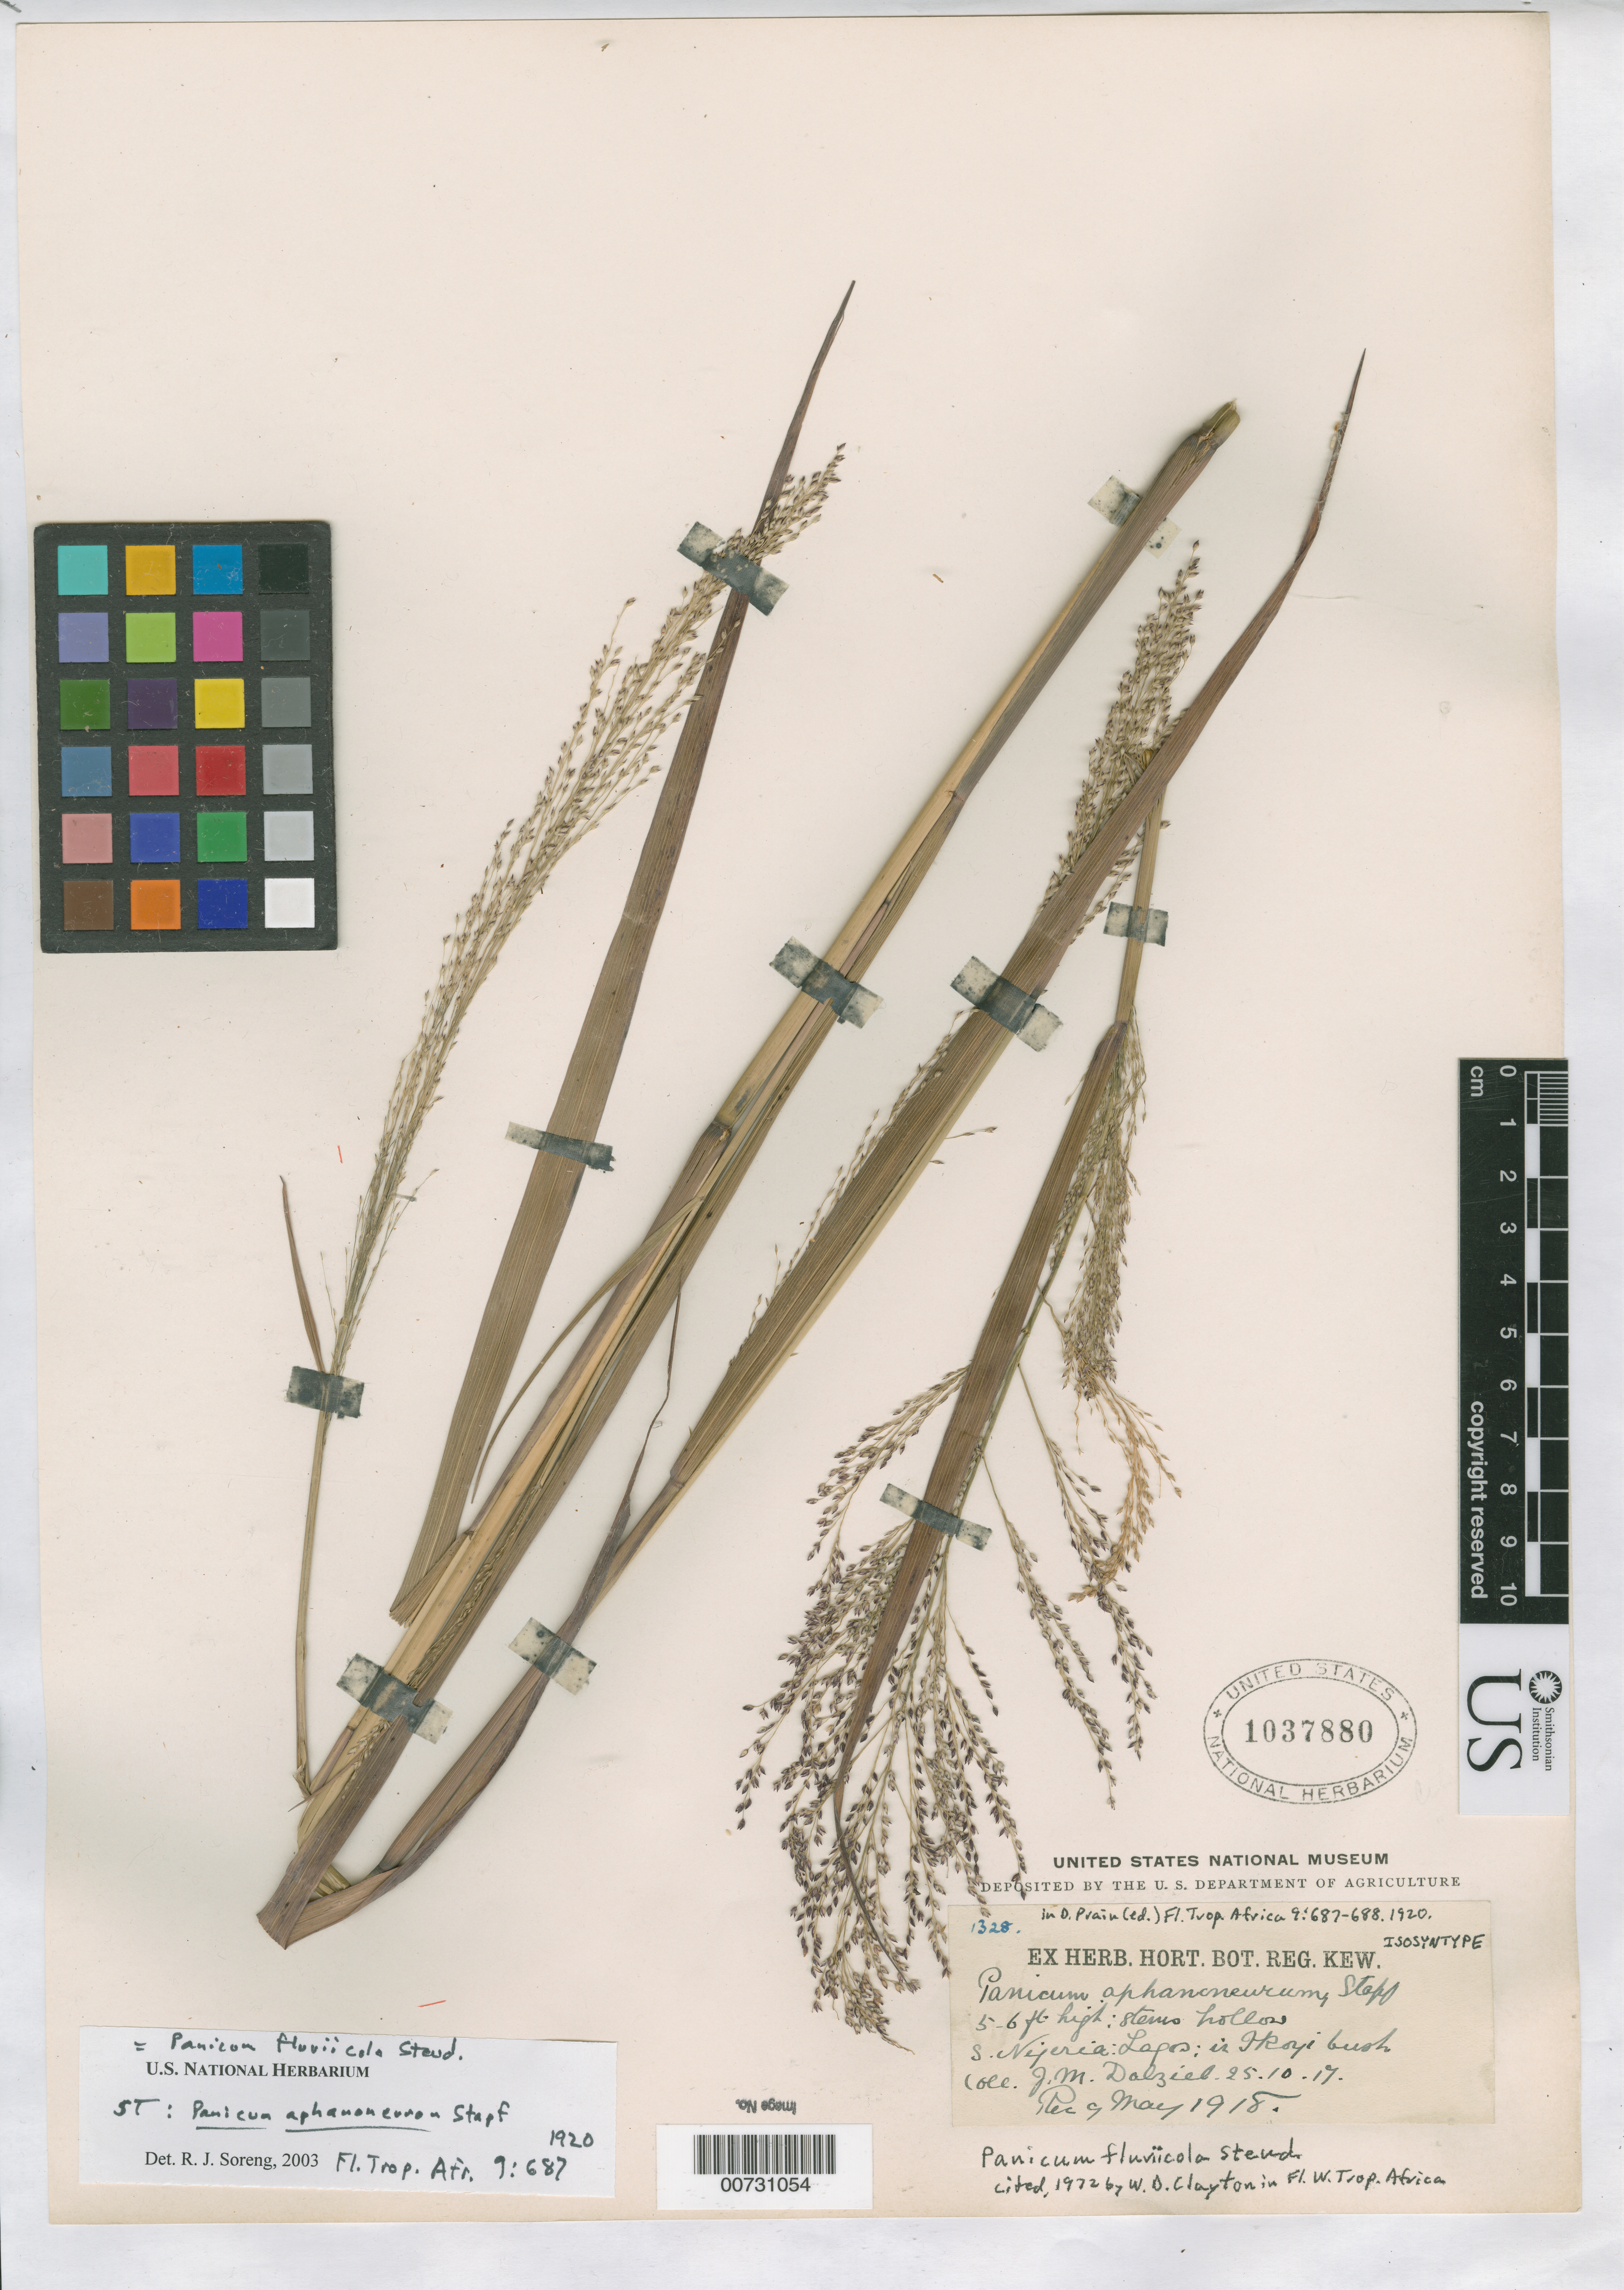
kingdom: Plantae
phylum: Tracheophyta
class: Liliopsida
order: Poales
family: Poaceae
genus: Panicum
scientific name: Panicum aphanoneurum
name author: Stapf in Prain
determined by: Soreng, Robert J., Research Associate (BOT), Smithsonian Institution - National Museum of Natural History (UNITED STATES)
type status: Isosyntype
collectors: J. Dalziel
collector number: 1328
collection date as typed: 25 Oct 1917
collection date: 1917-10-25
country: Nigeria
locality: S. Nigeria: Lagos, in Ikoyi bush.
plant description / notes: "Stapf ex Cheval." Cited 1972 by W.D. Clayton in Fl. W. Trop. Africa.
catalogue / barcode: US 1037880